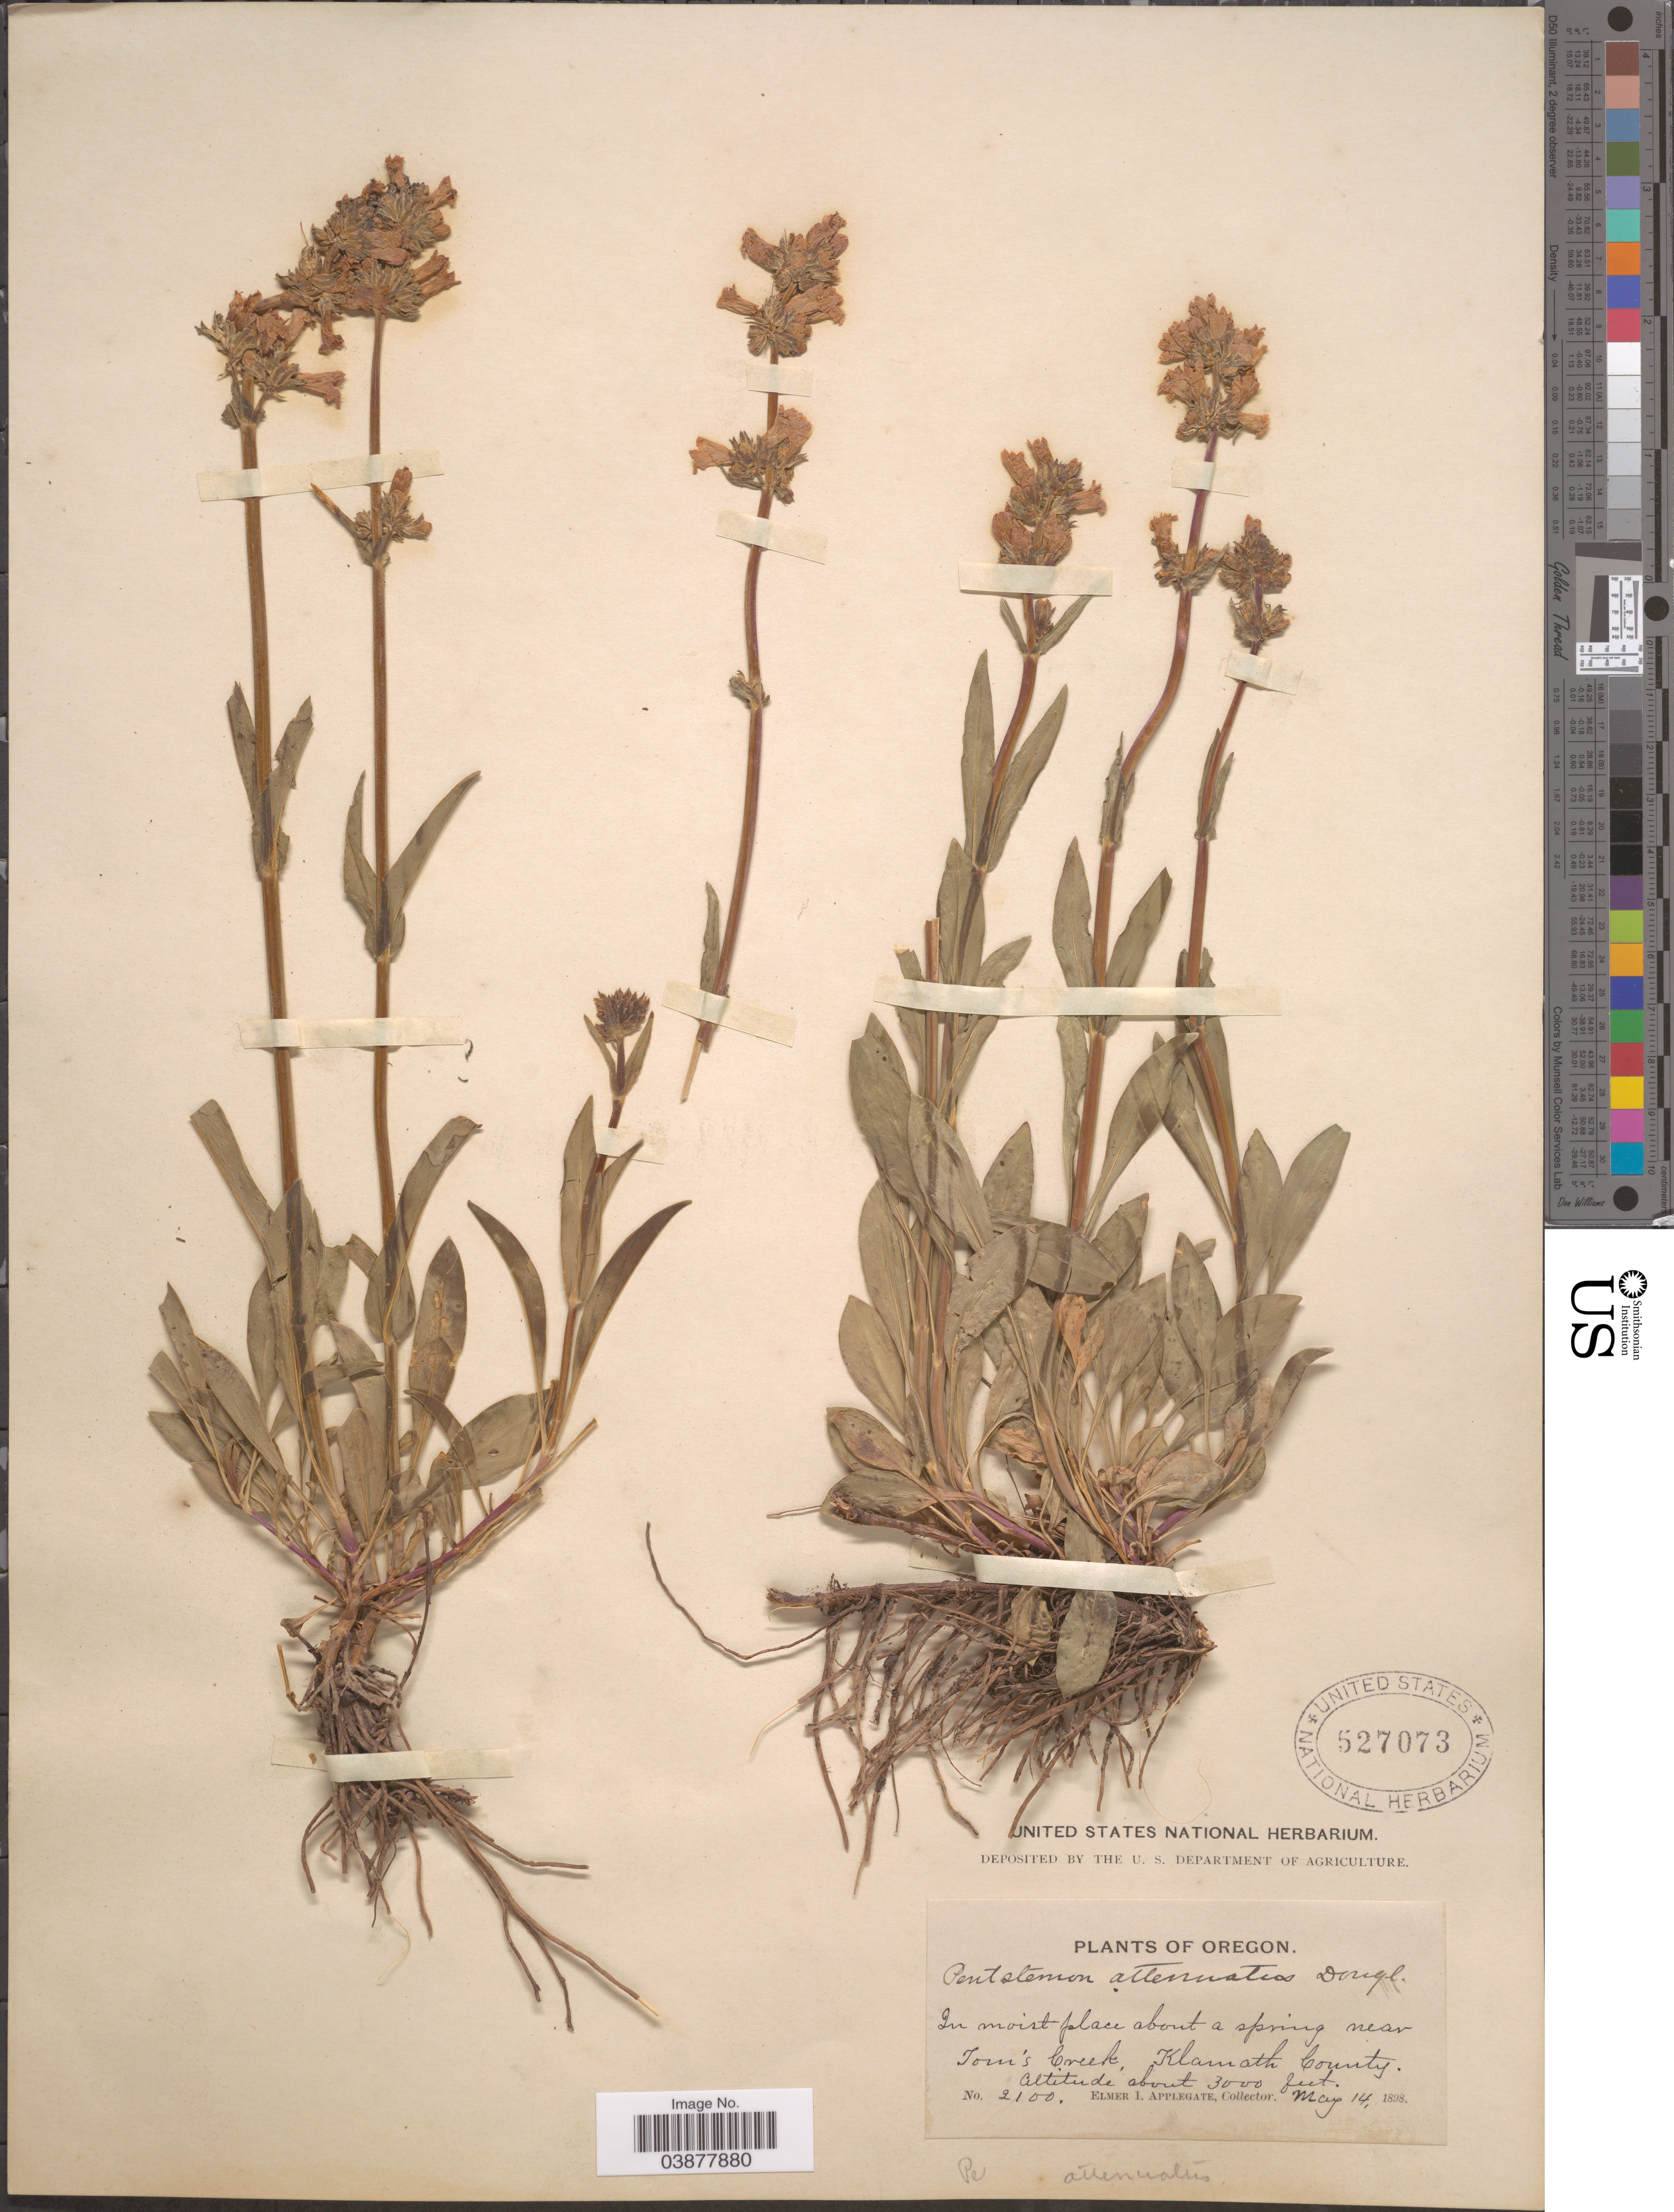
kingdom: Plantae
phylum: Tracheophyta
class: Magnoliopsida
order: Lamiales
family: Plantaginaceae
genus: Penstemon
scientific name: Penstemon rydbergii var. oreocharis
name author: (Greene) N.H. Holmgren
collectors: E. I. Applegate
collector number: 2100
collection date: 1898-05-14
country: United States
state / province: Oregon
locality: In moist place about a spring near Tom's Creek, Klamath County.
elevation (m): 914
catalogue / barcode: US 527073